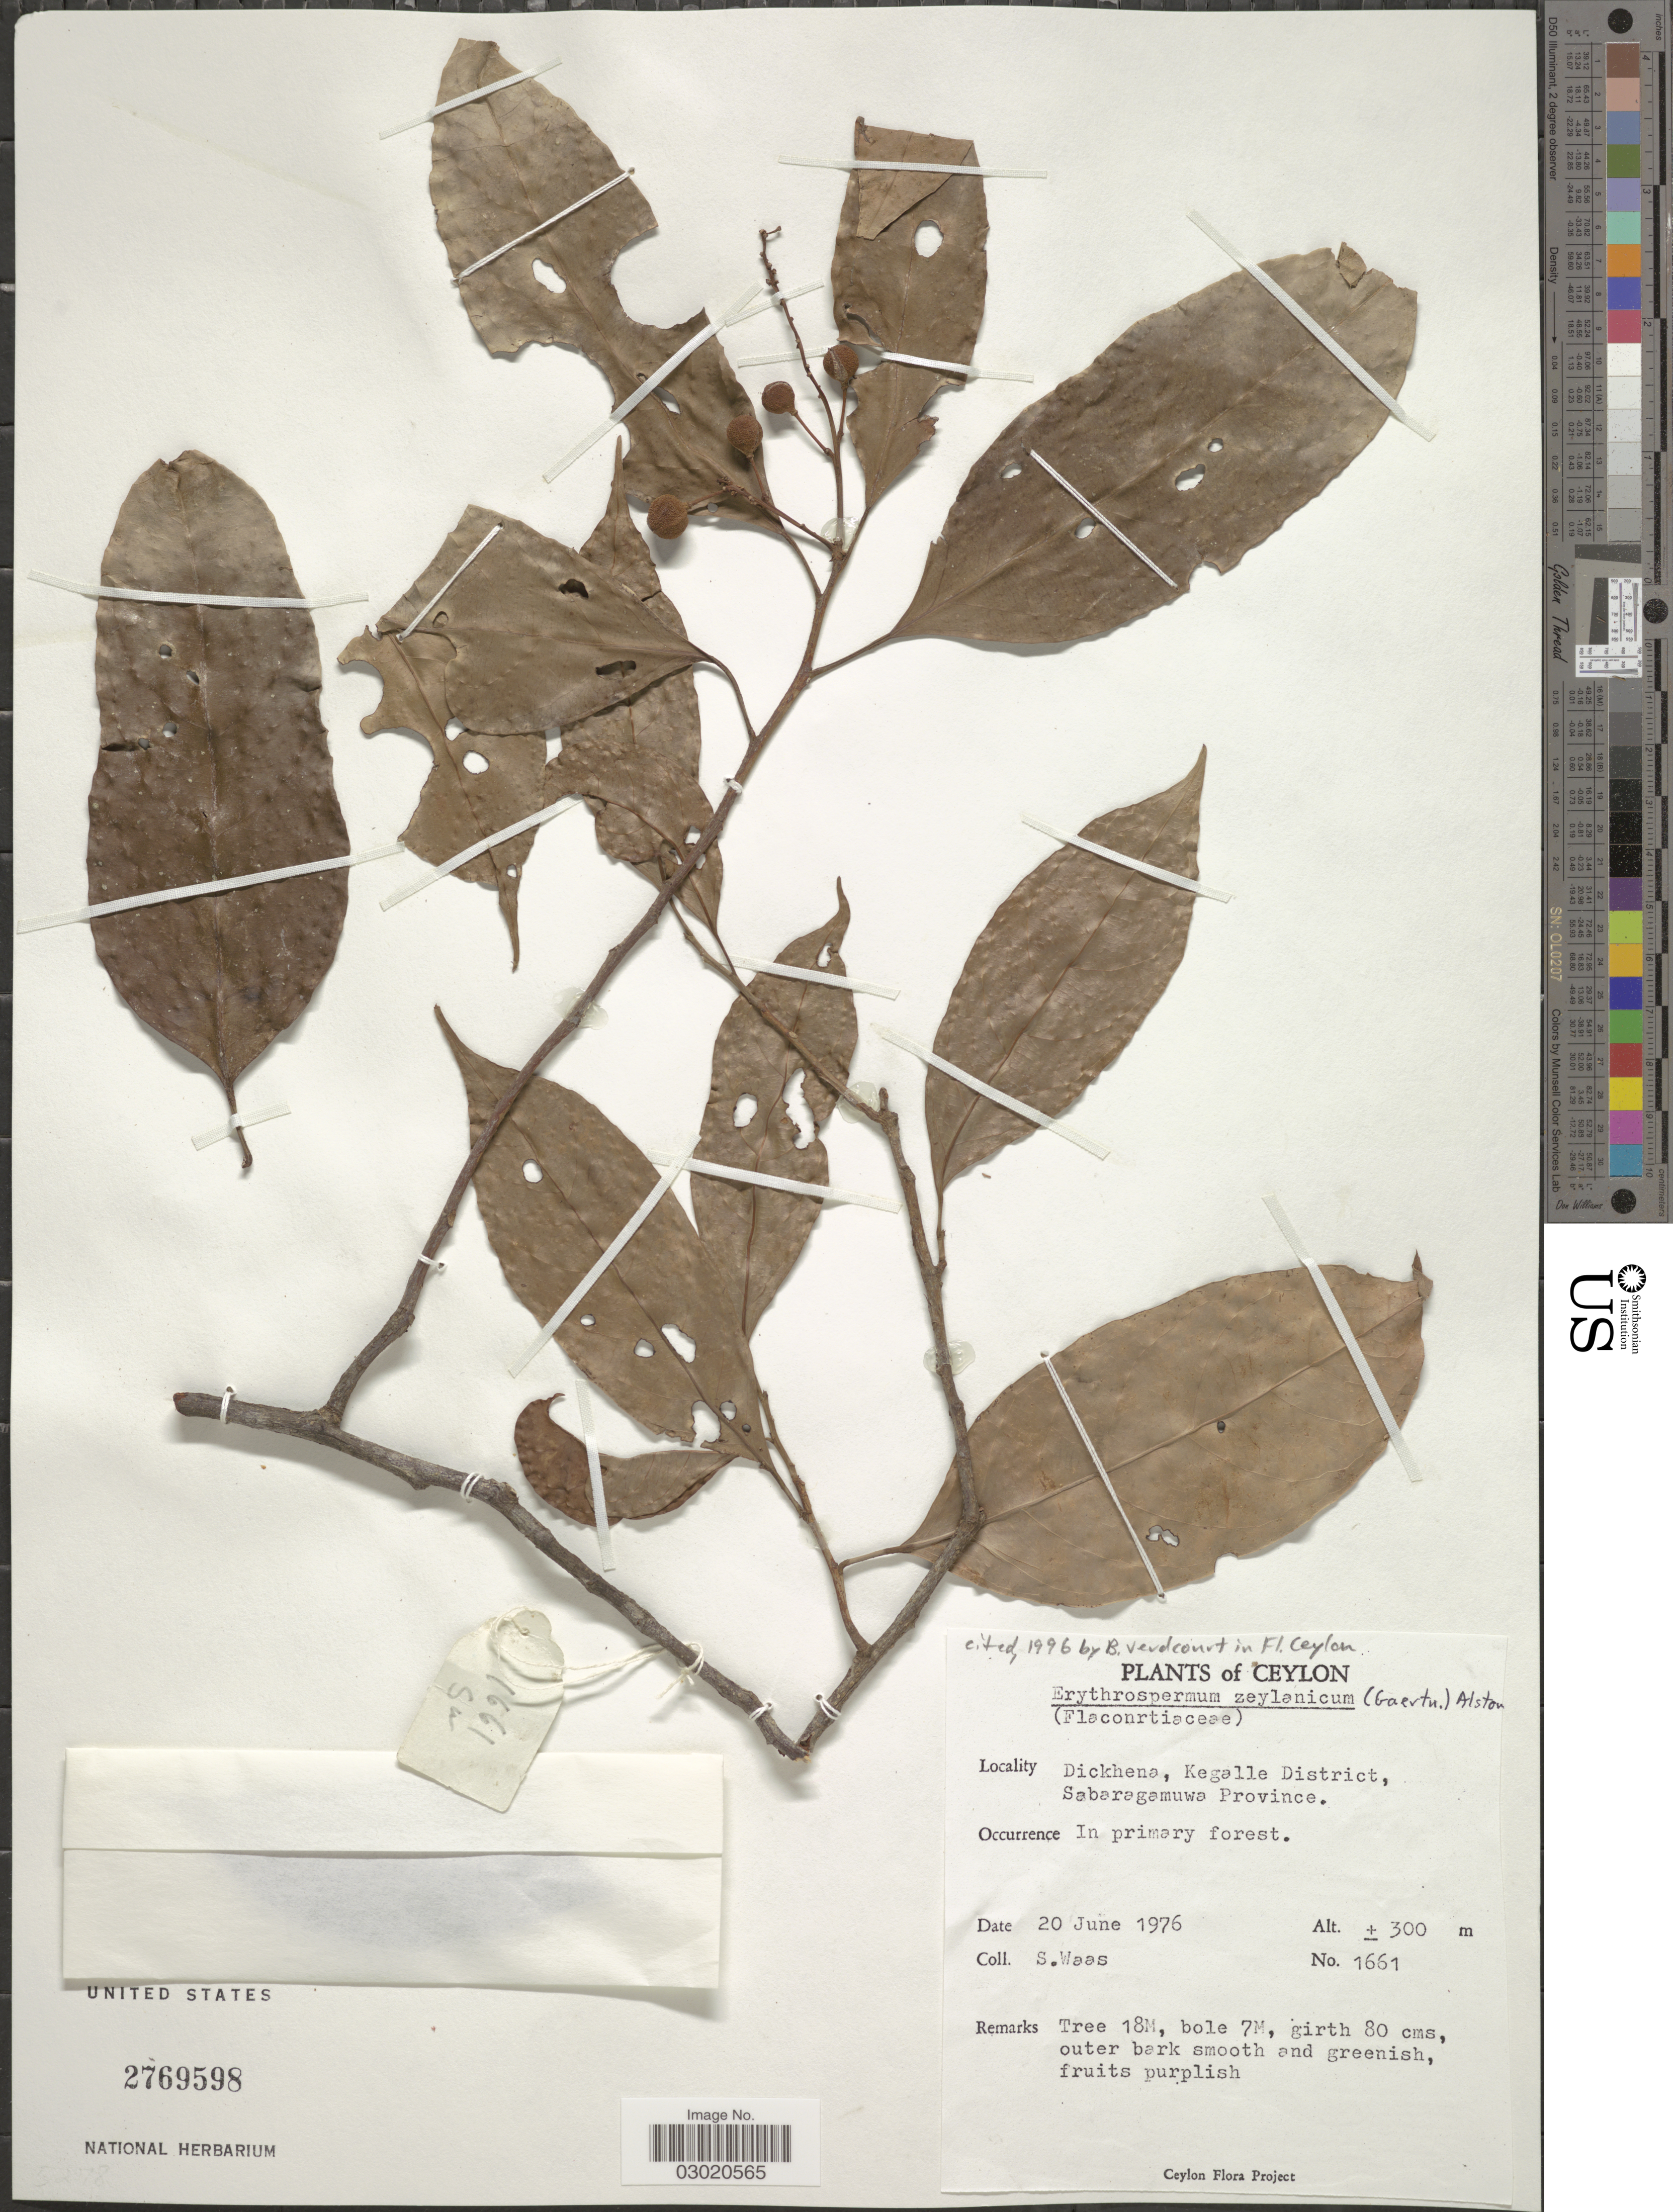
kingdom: Plantae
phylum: Tracheophyta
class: Magnoliopsida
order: Malpighiales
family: Achariaceae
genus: Erythrospermum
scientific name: Erythrospermum zeylanicum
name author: (Gaertn.) Alston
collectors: S. Waas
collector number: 1661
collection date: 1976-06-20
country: Sri Lanka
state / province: Sabaragamuwa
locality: Ceylon, Dickhena, Kegalle District, Sabaragamuwa Province.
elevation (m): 300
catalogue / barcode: US 2769598